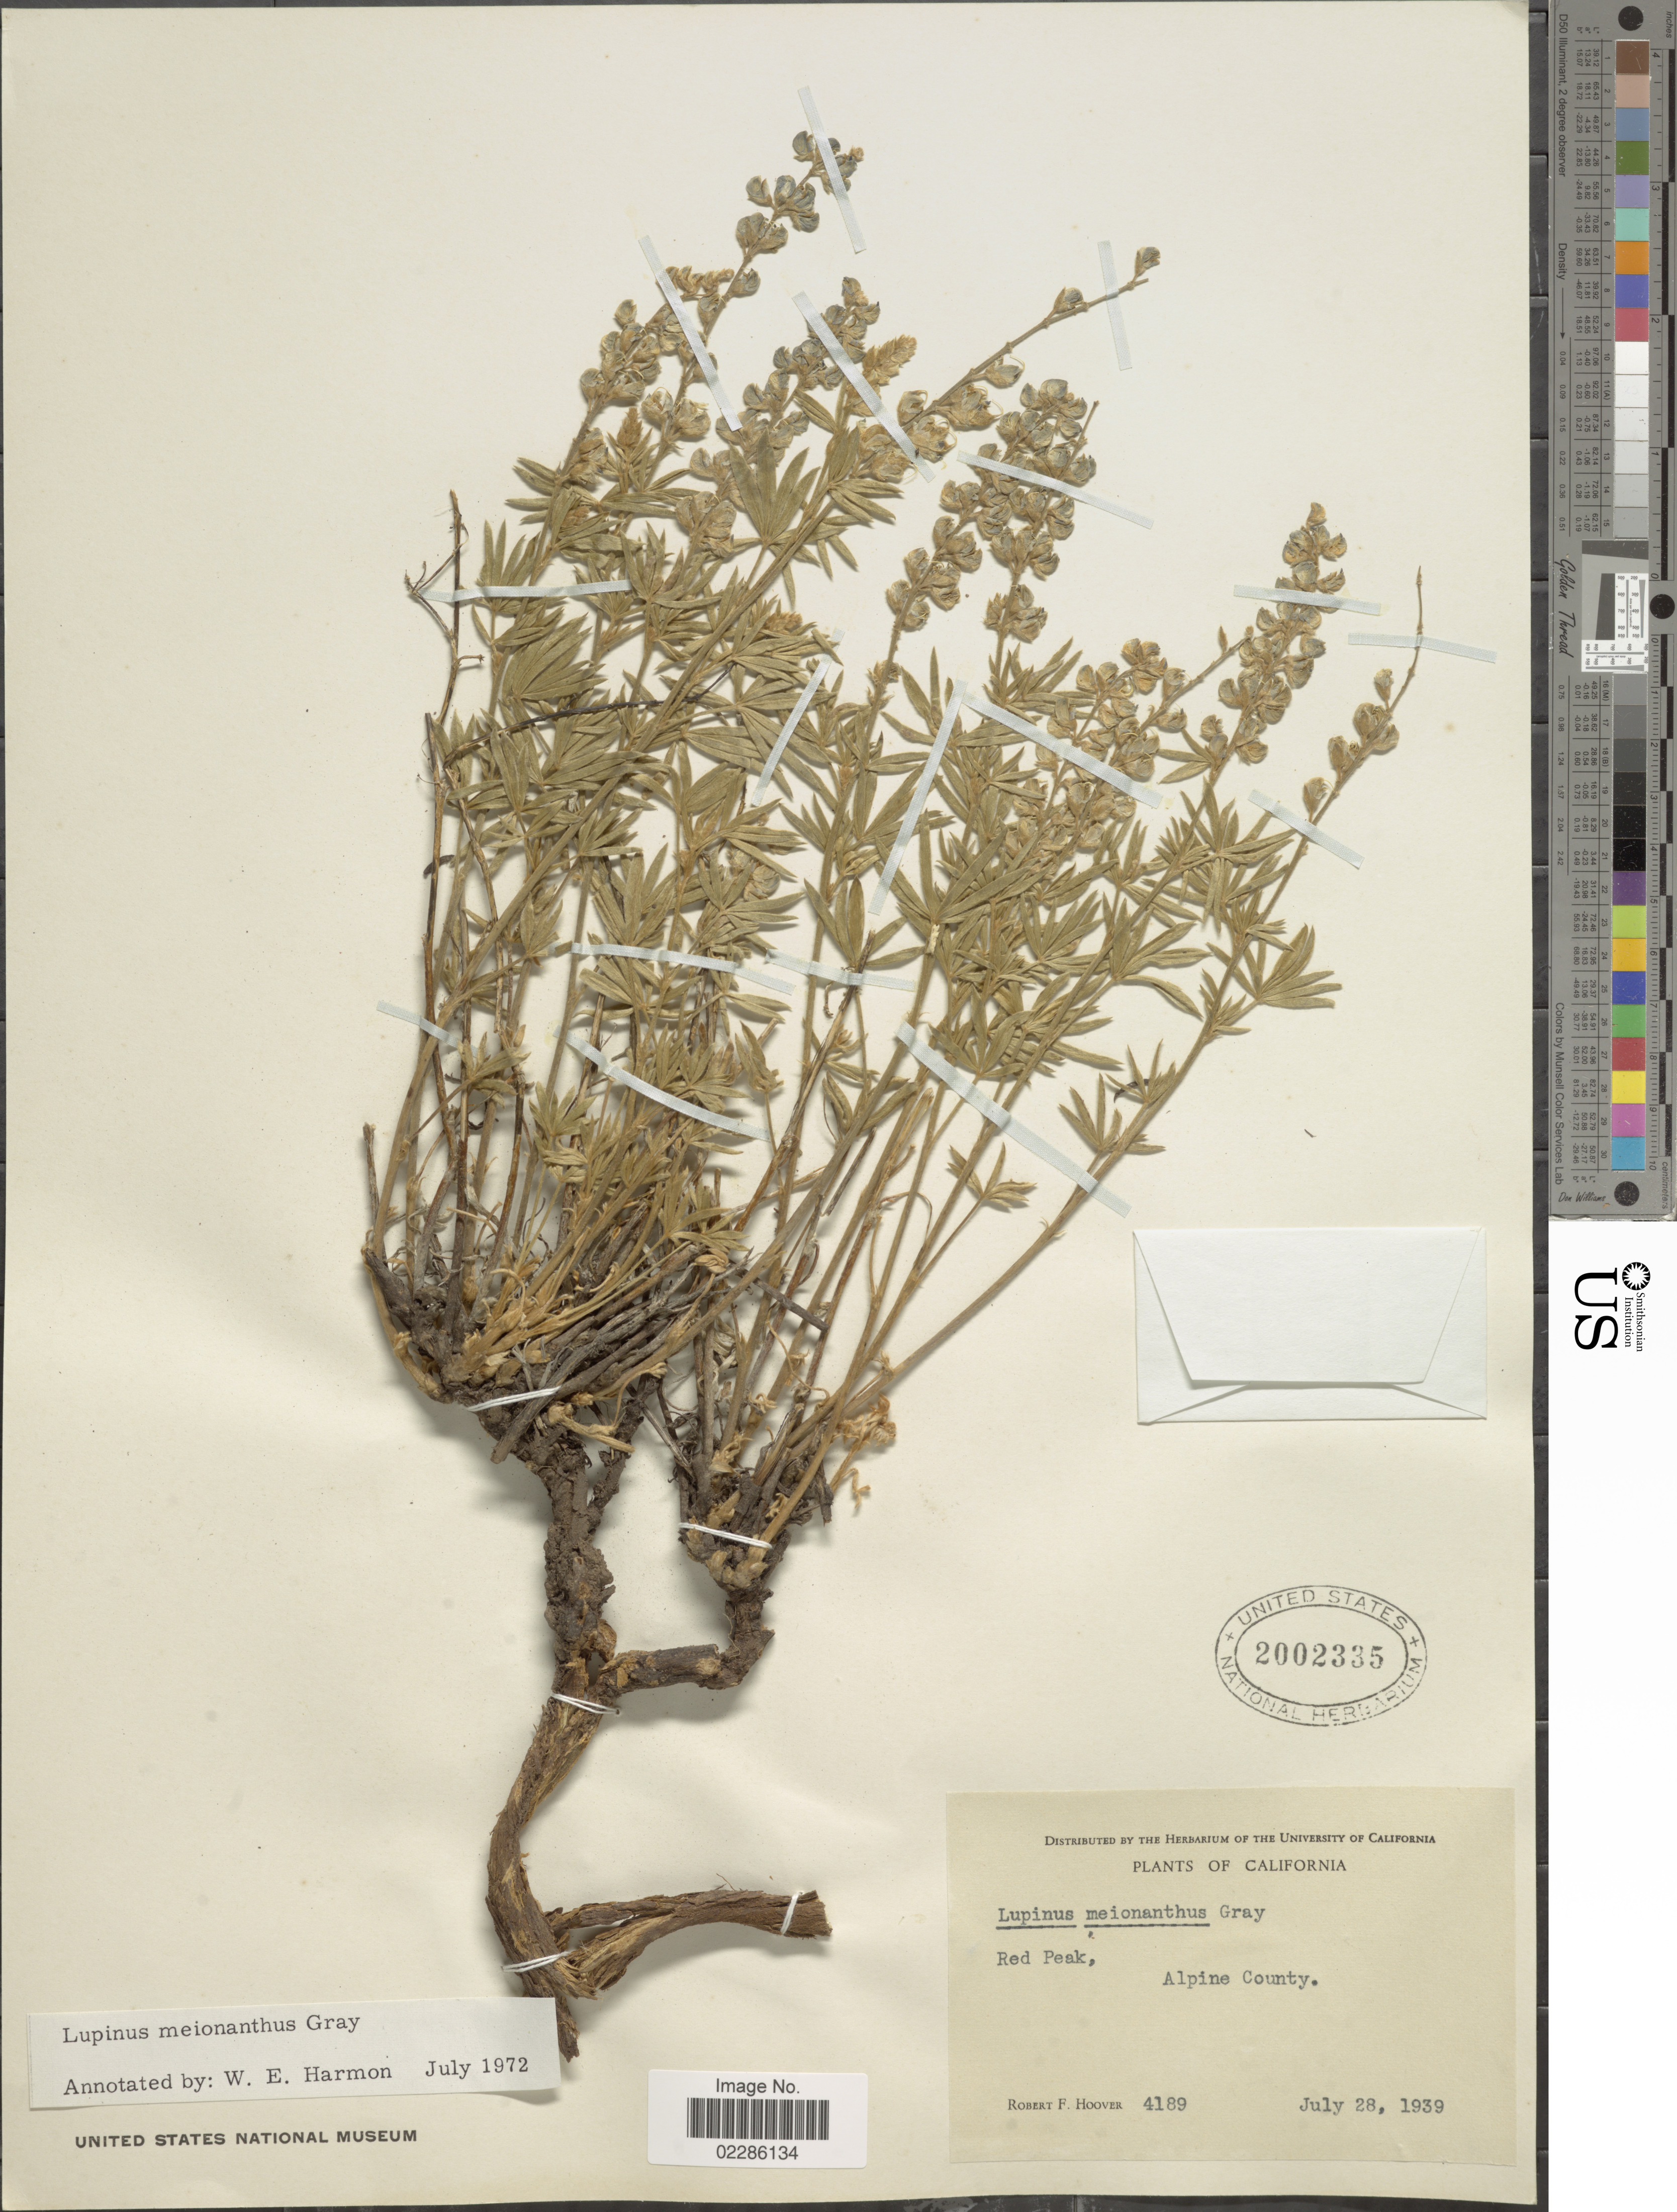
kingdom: Plantae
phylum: Tracheophyta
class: Magnoliopsida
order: Fabales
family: Fabaceae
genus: Lupinus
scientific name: Lupinus meionanthus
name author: A. Gray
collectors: R. F. Hoover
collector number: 4189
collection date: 1939-07-28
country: United States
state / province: California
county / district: Alpine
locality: Red Peak, Alpine County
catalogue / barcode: US 2002335